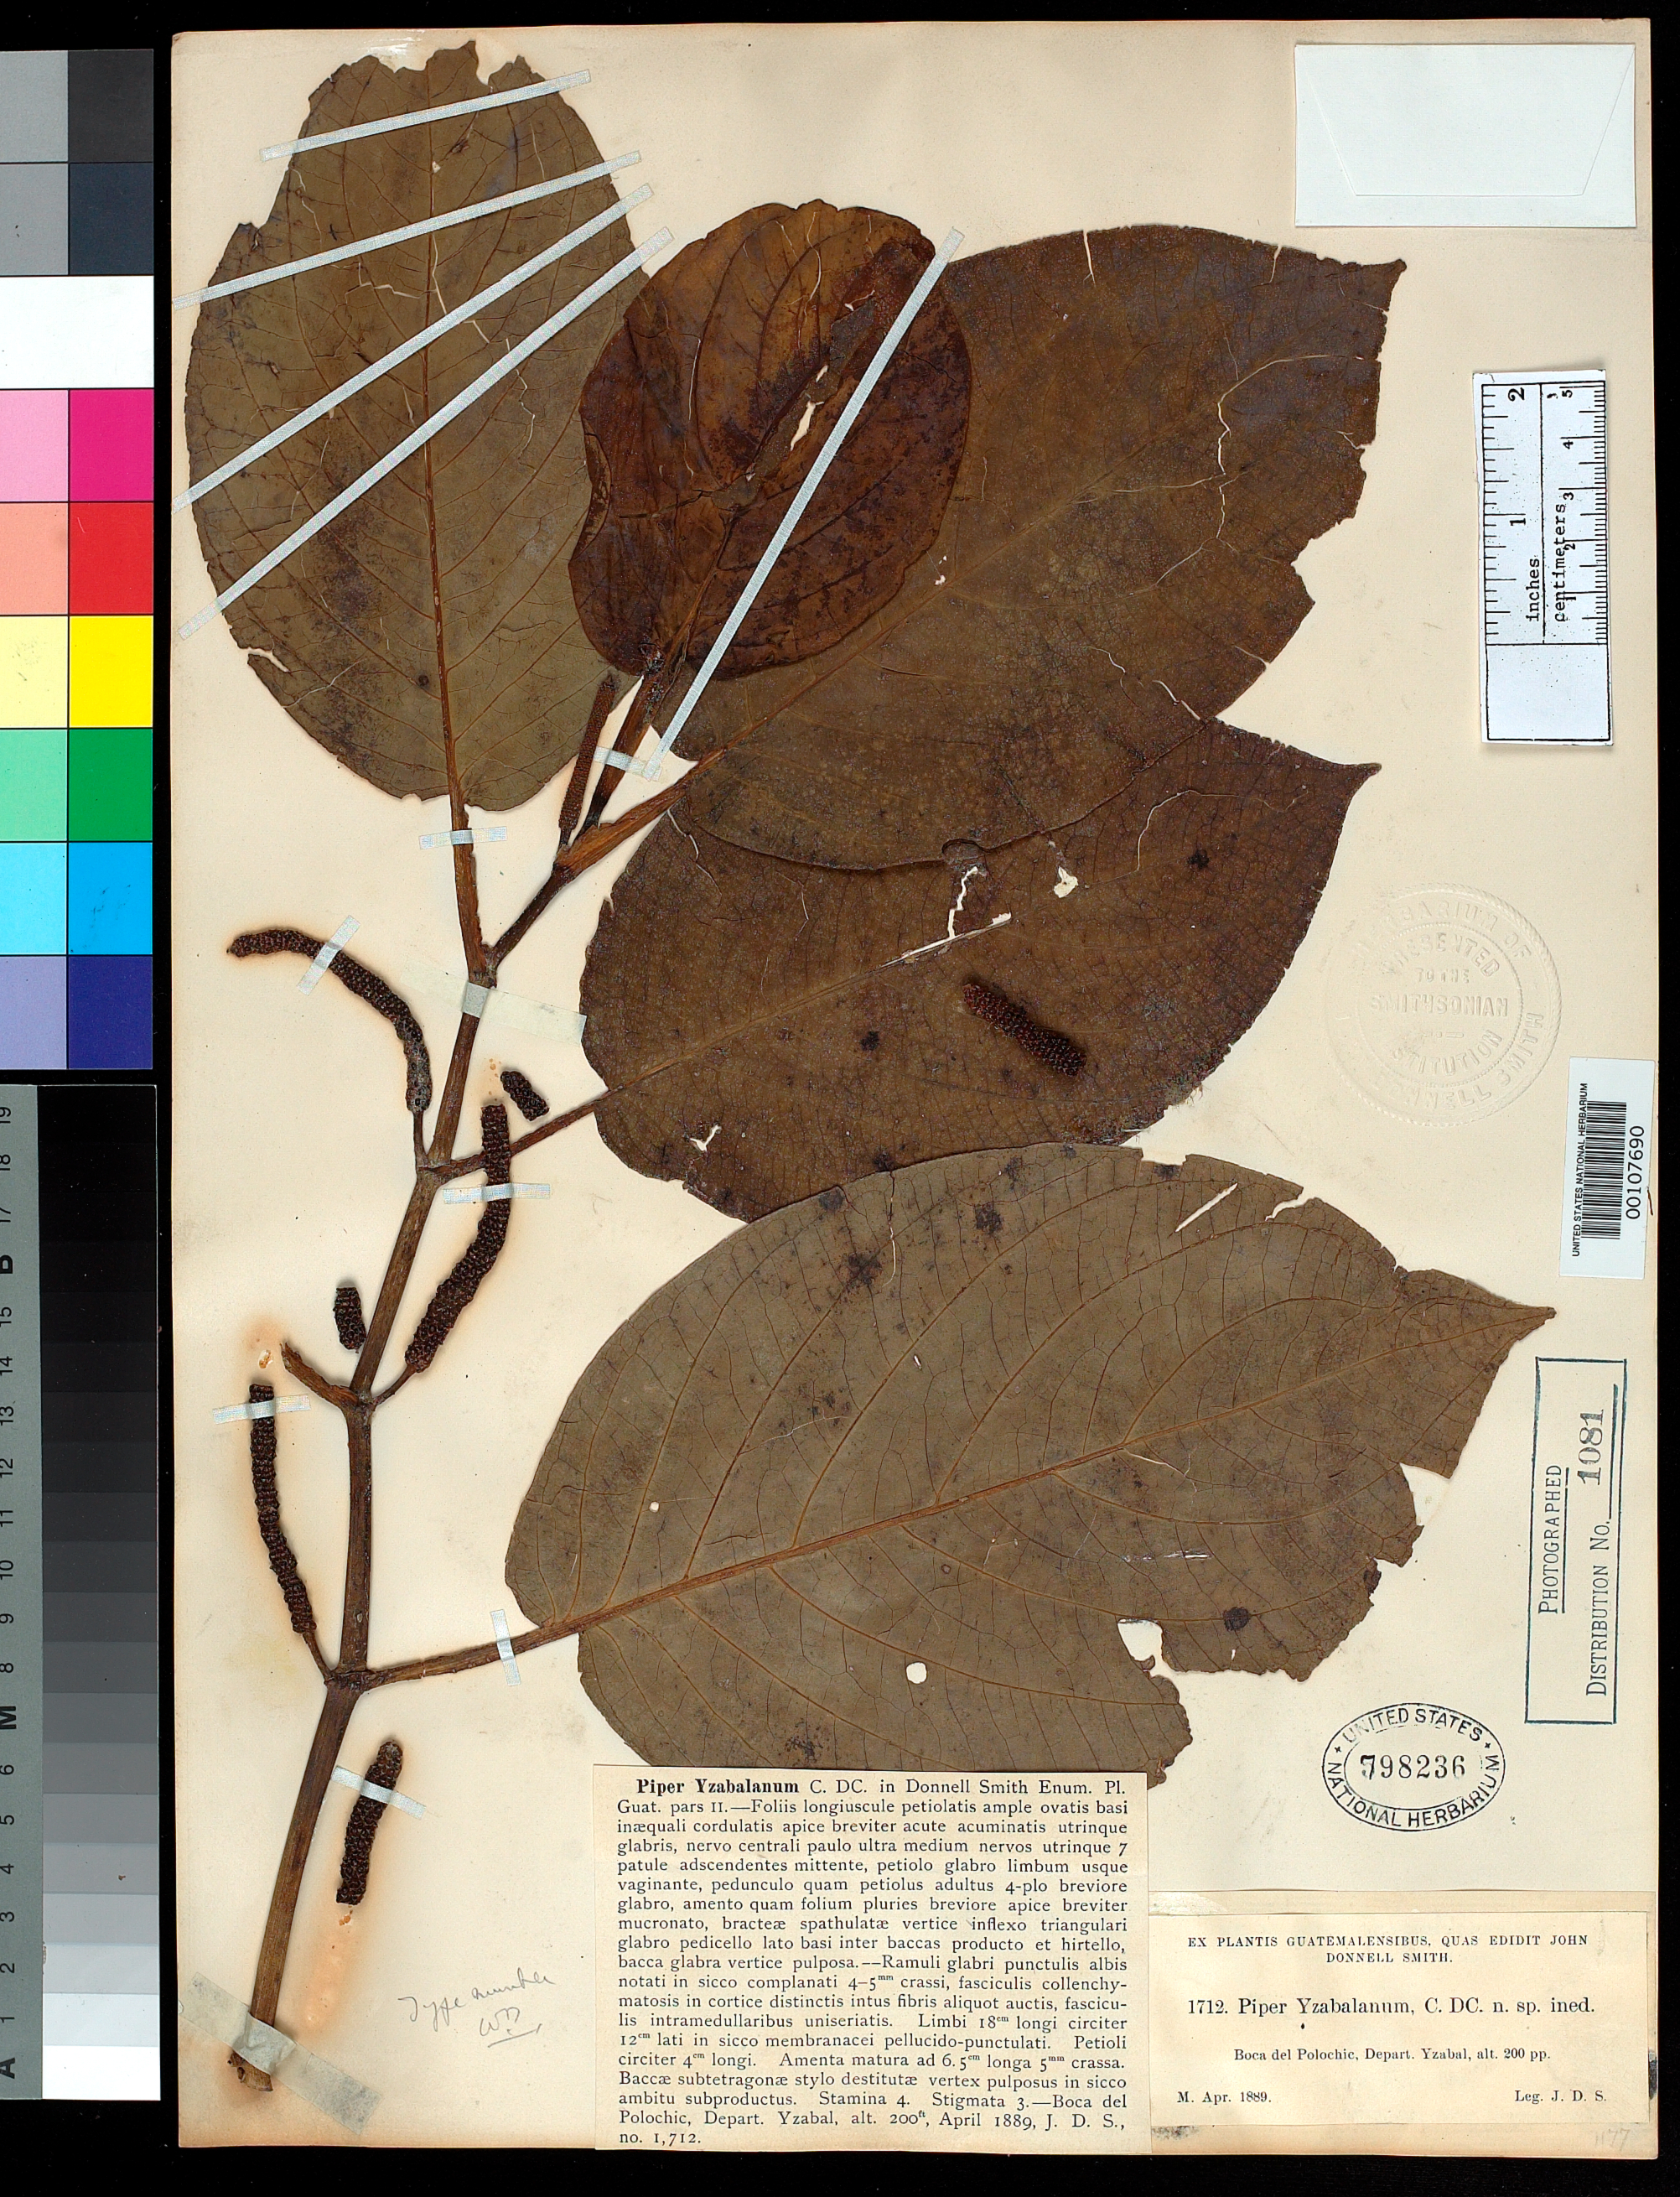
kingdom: Plantae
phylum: Tracheophyta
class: Magnoliopsida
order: Piperales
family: Piperaceae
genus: Piper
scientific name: Piper yzabalanum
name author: C. DC.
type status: Holotype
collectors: J. Donnell Smith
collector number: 27274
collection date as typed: Apr 1889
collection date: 1889-04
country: Guatemala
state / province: Izabal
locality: Boca del Polochic.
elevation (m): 61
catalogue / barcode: US 798236